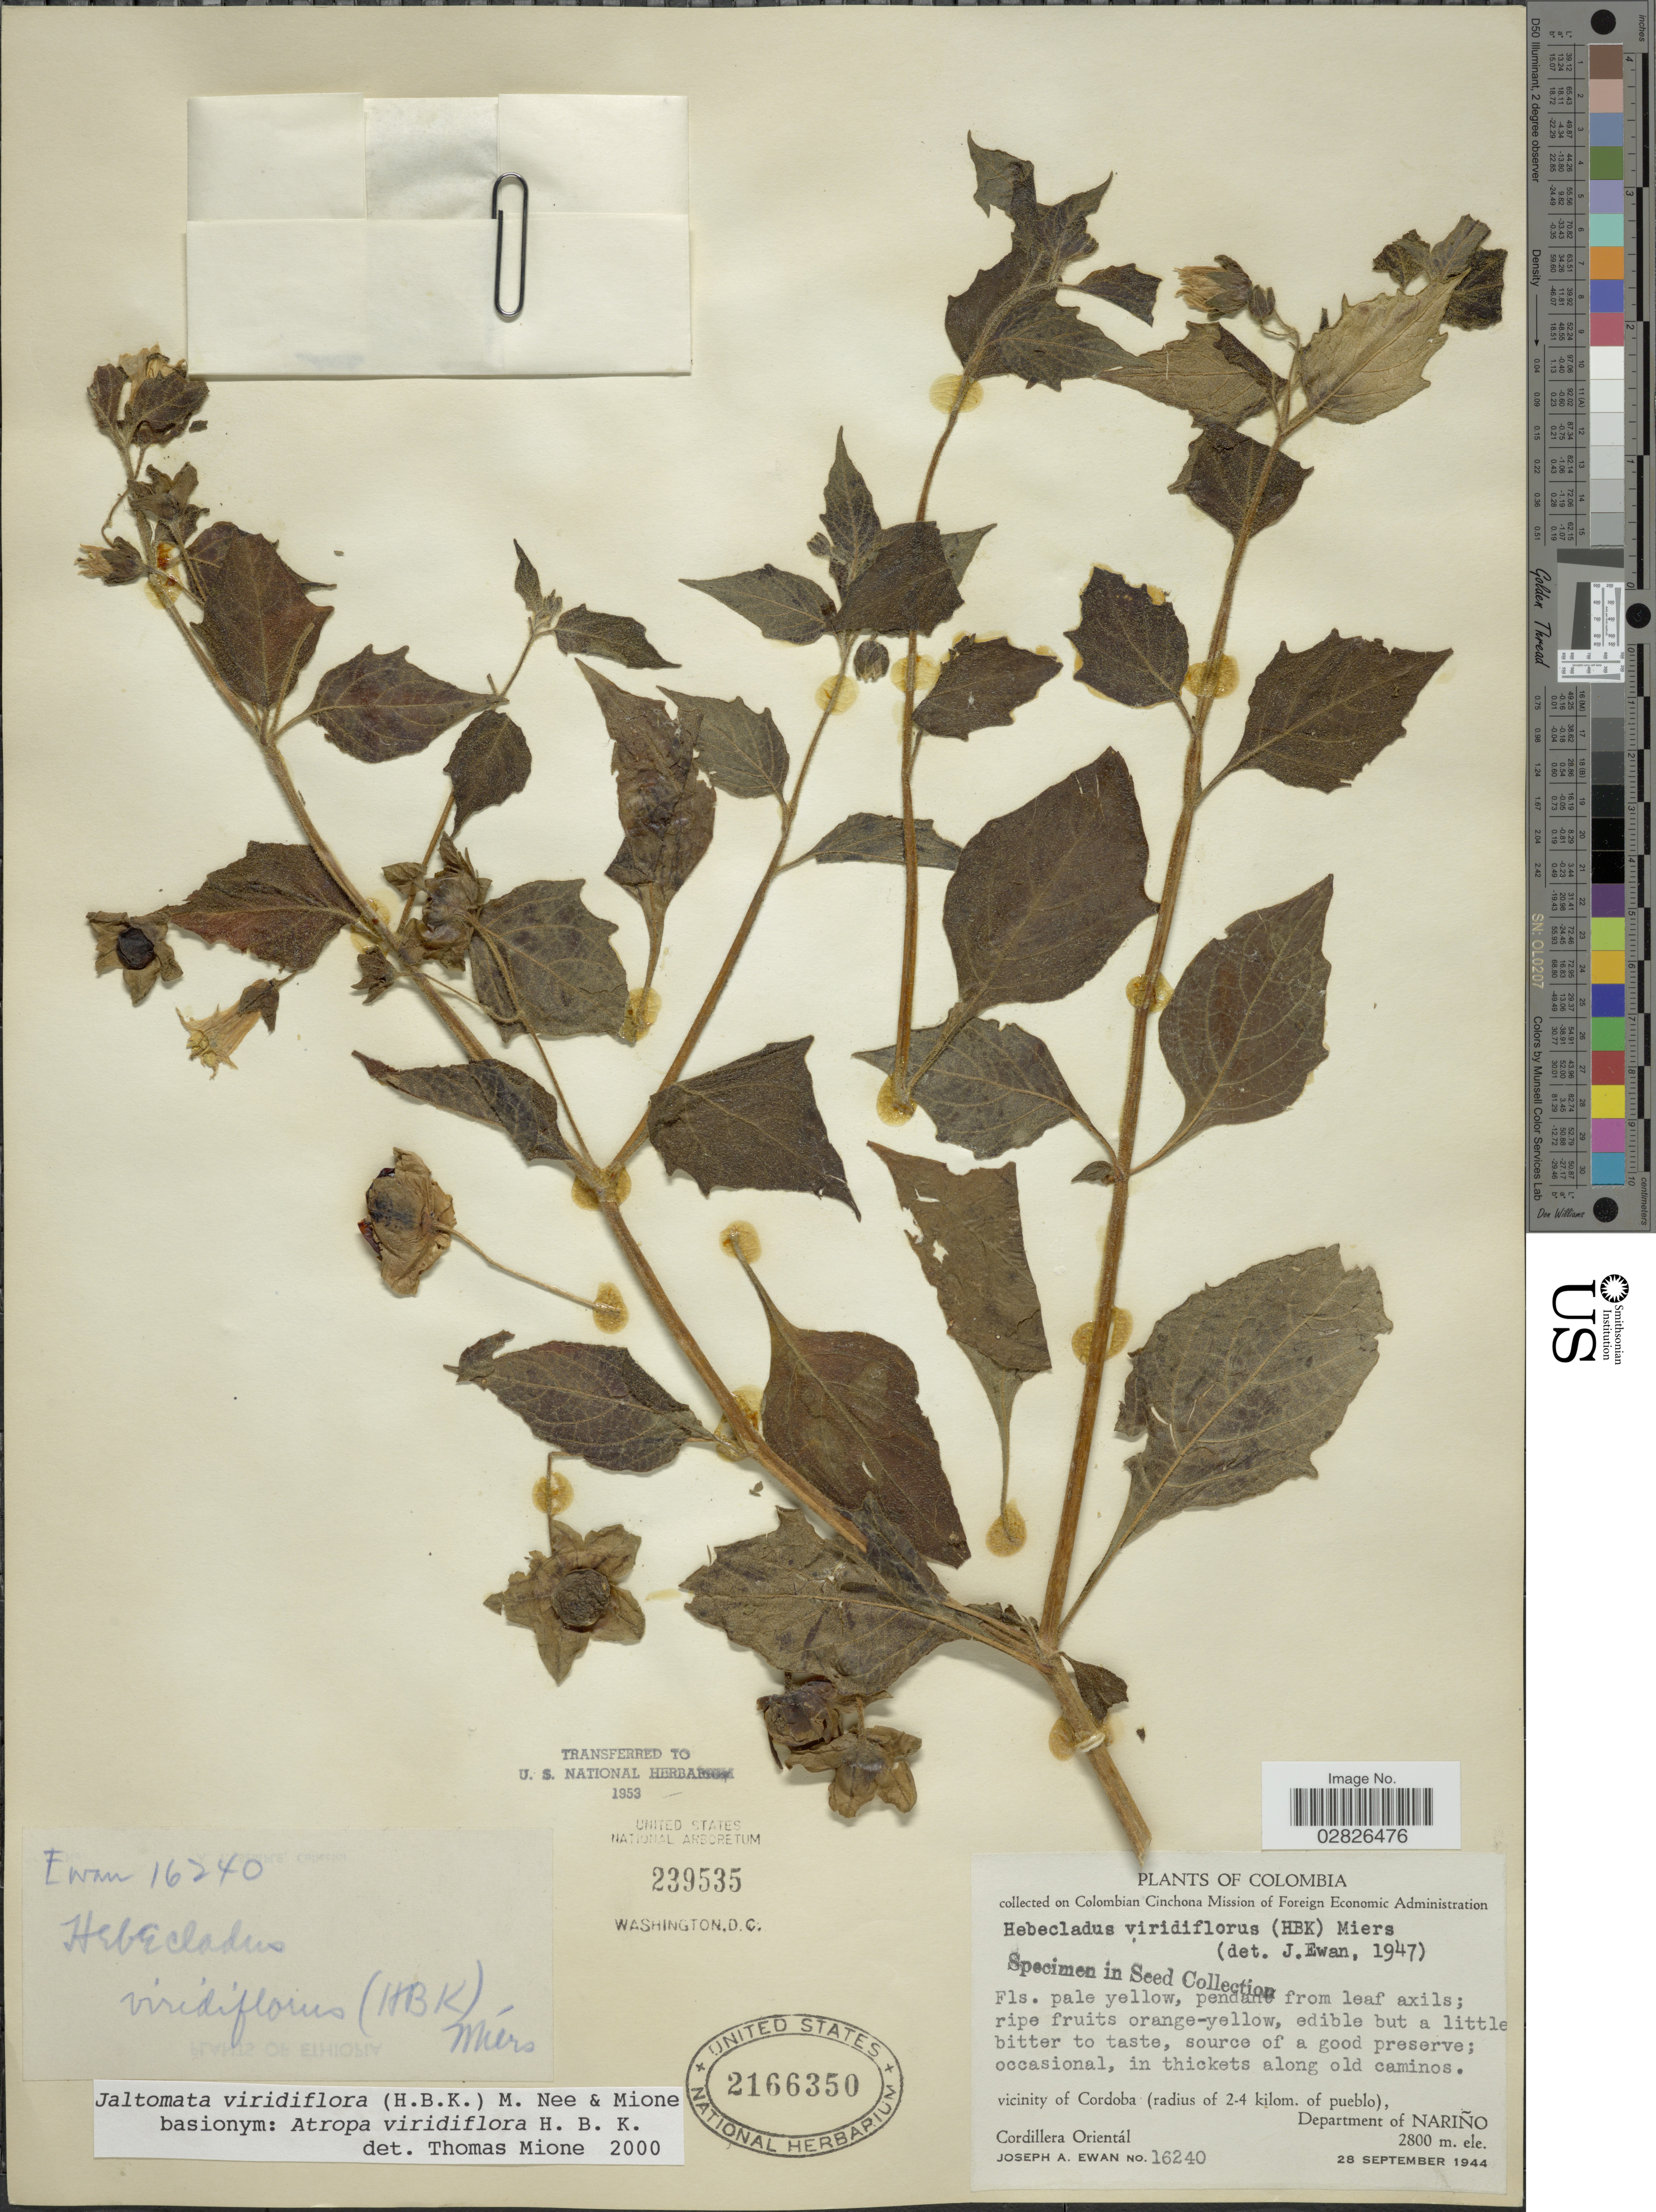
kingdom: Plantae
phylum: Tracheophyta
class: Magnoliopsida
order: Solanales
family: Solanaceae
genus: Jaltomata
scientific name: Jaltomata virdiflora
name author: (Kunth) M. Nee & Mione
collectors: J. A. Ewan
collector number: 16240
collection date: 1944-09-28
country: Colombia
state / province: Nariño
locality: Vicinity of Cordoba (radius of 2-4 kilom. of pueblo), Cordillera Orientál, Department of Nariño.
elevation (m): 2800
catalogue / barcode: US 2166350